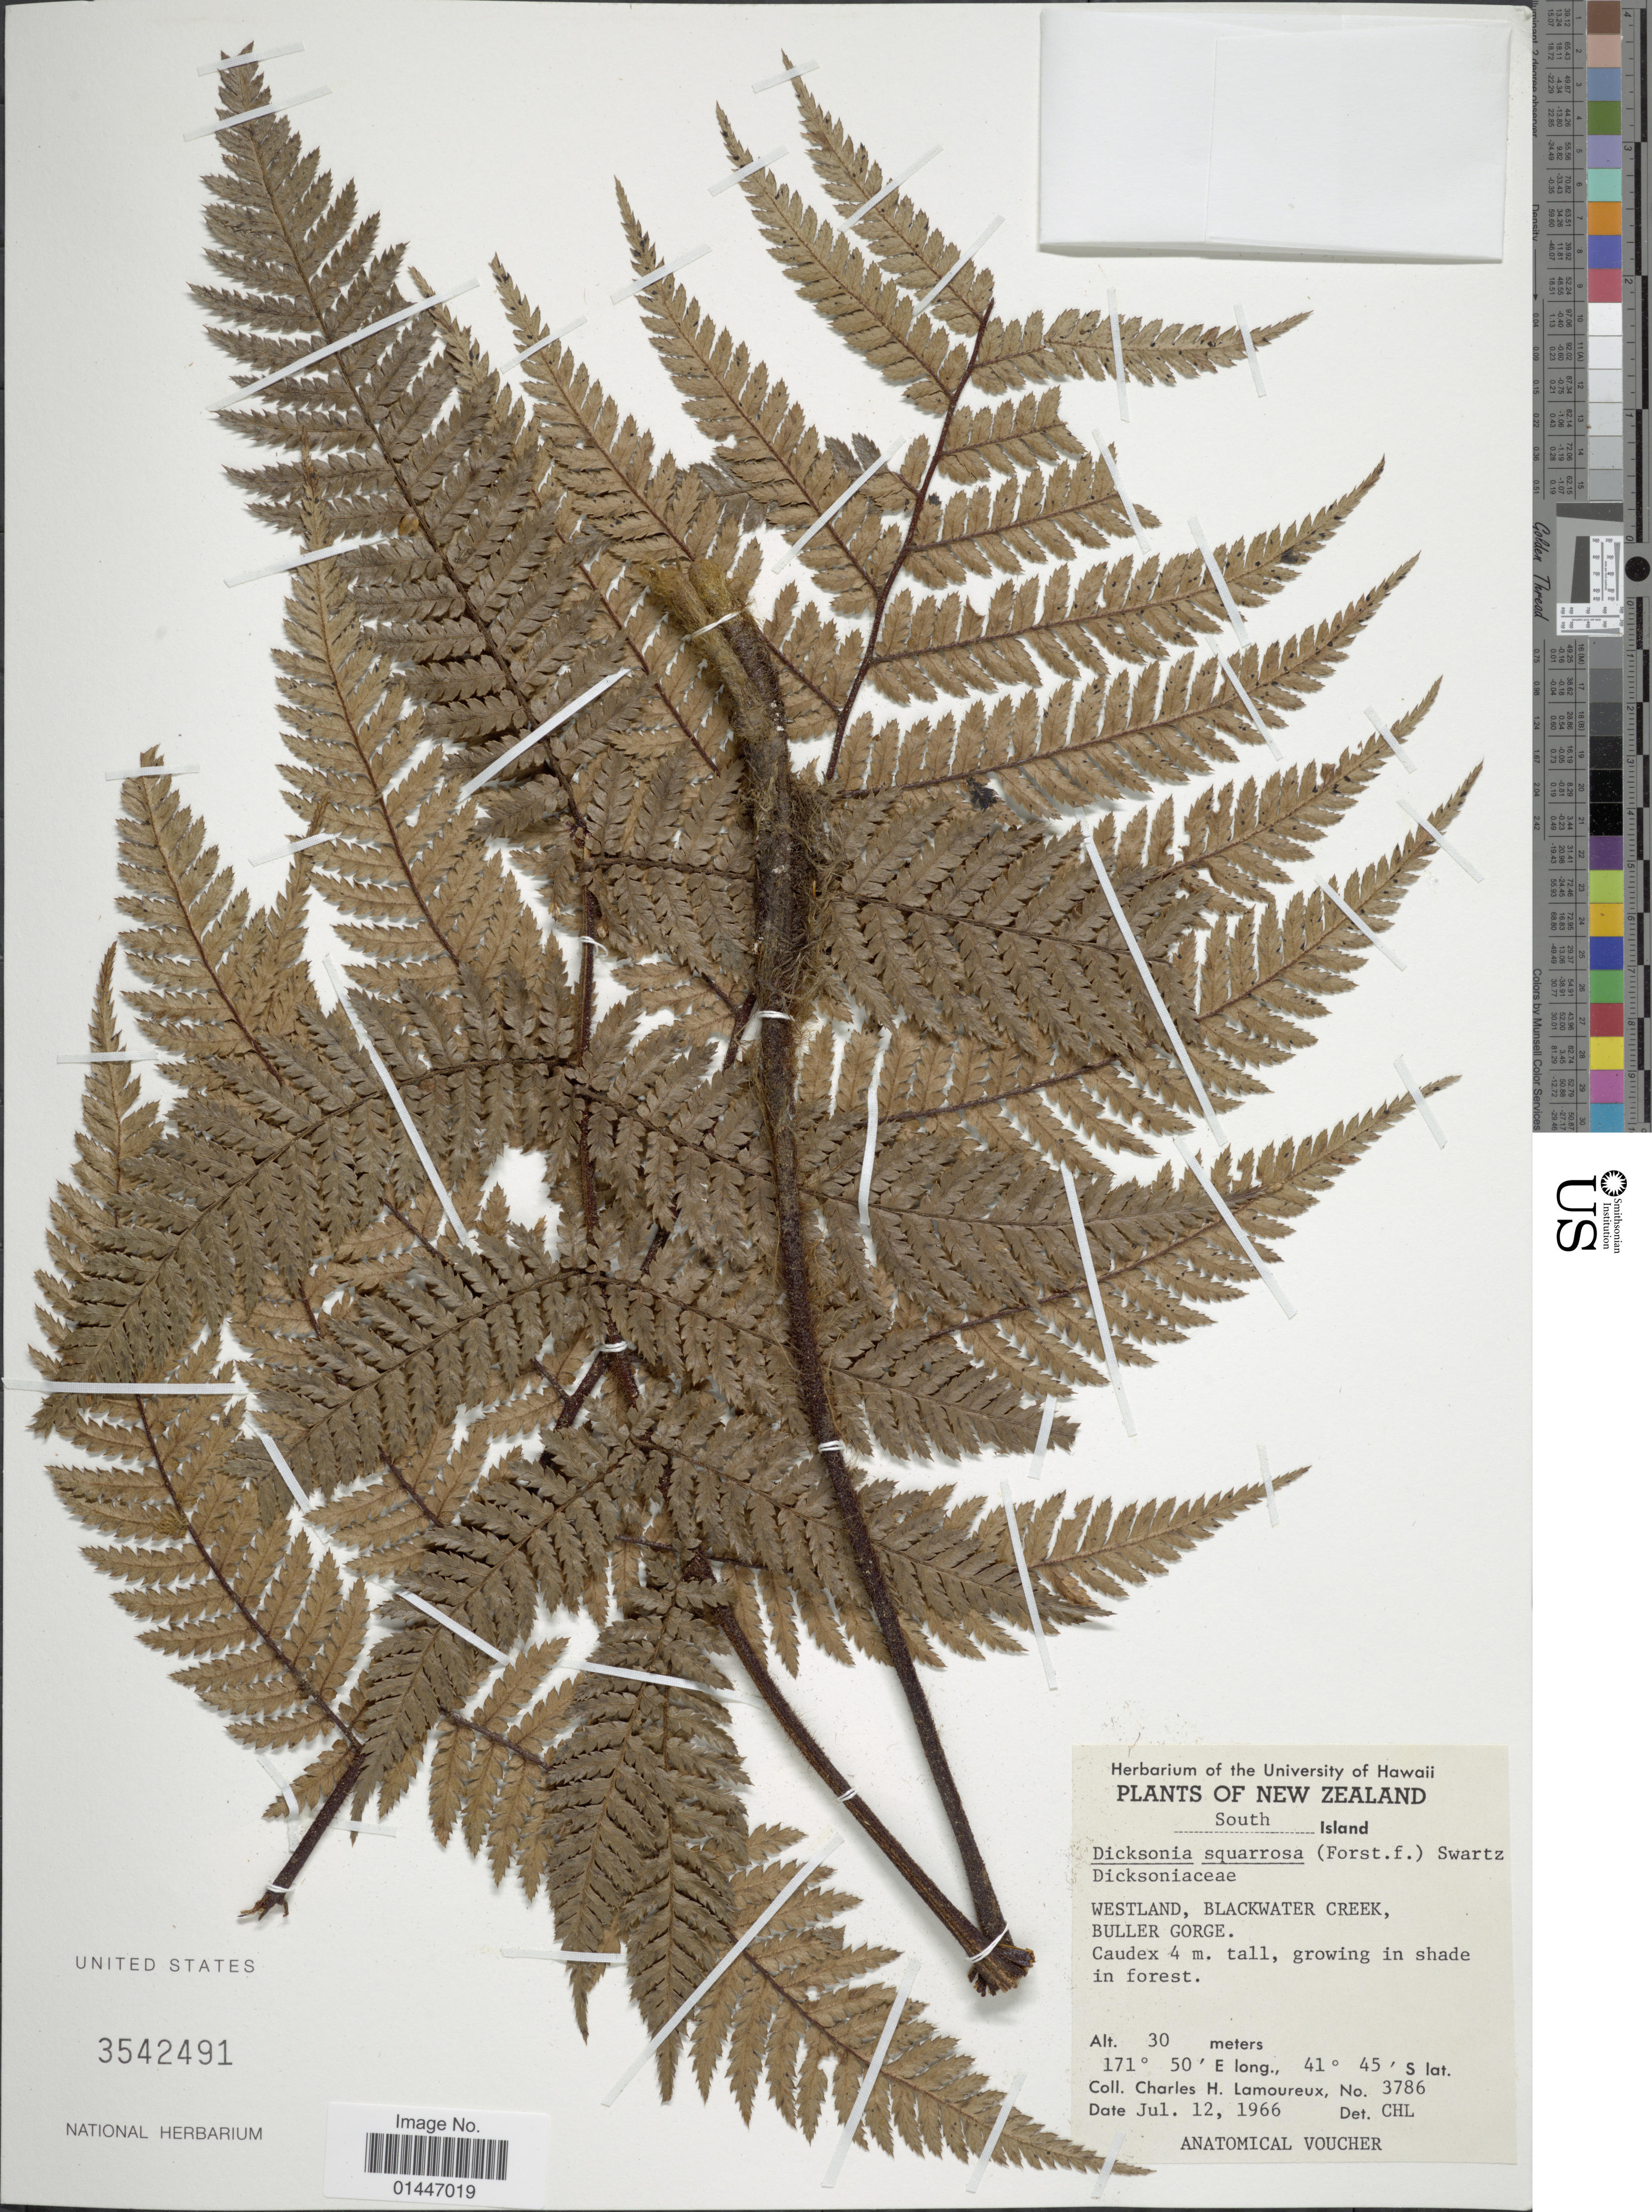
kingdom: Plantae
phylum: Tracheophyta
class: Polypodiopsida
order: Cyatheales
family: Dicksoniaceae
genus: Dicksonia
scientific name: Dicksonia squarrosa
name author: Sw.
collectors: C. H. Lamoureux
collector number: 3786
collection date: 1966-07-12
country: New Zealand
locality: South Island. Westland, Blackwater Creek, Buller Gorge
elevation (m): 30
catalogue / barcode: US 3542491